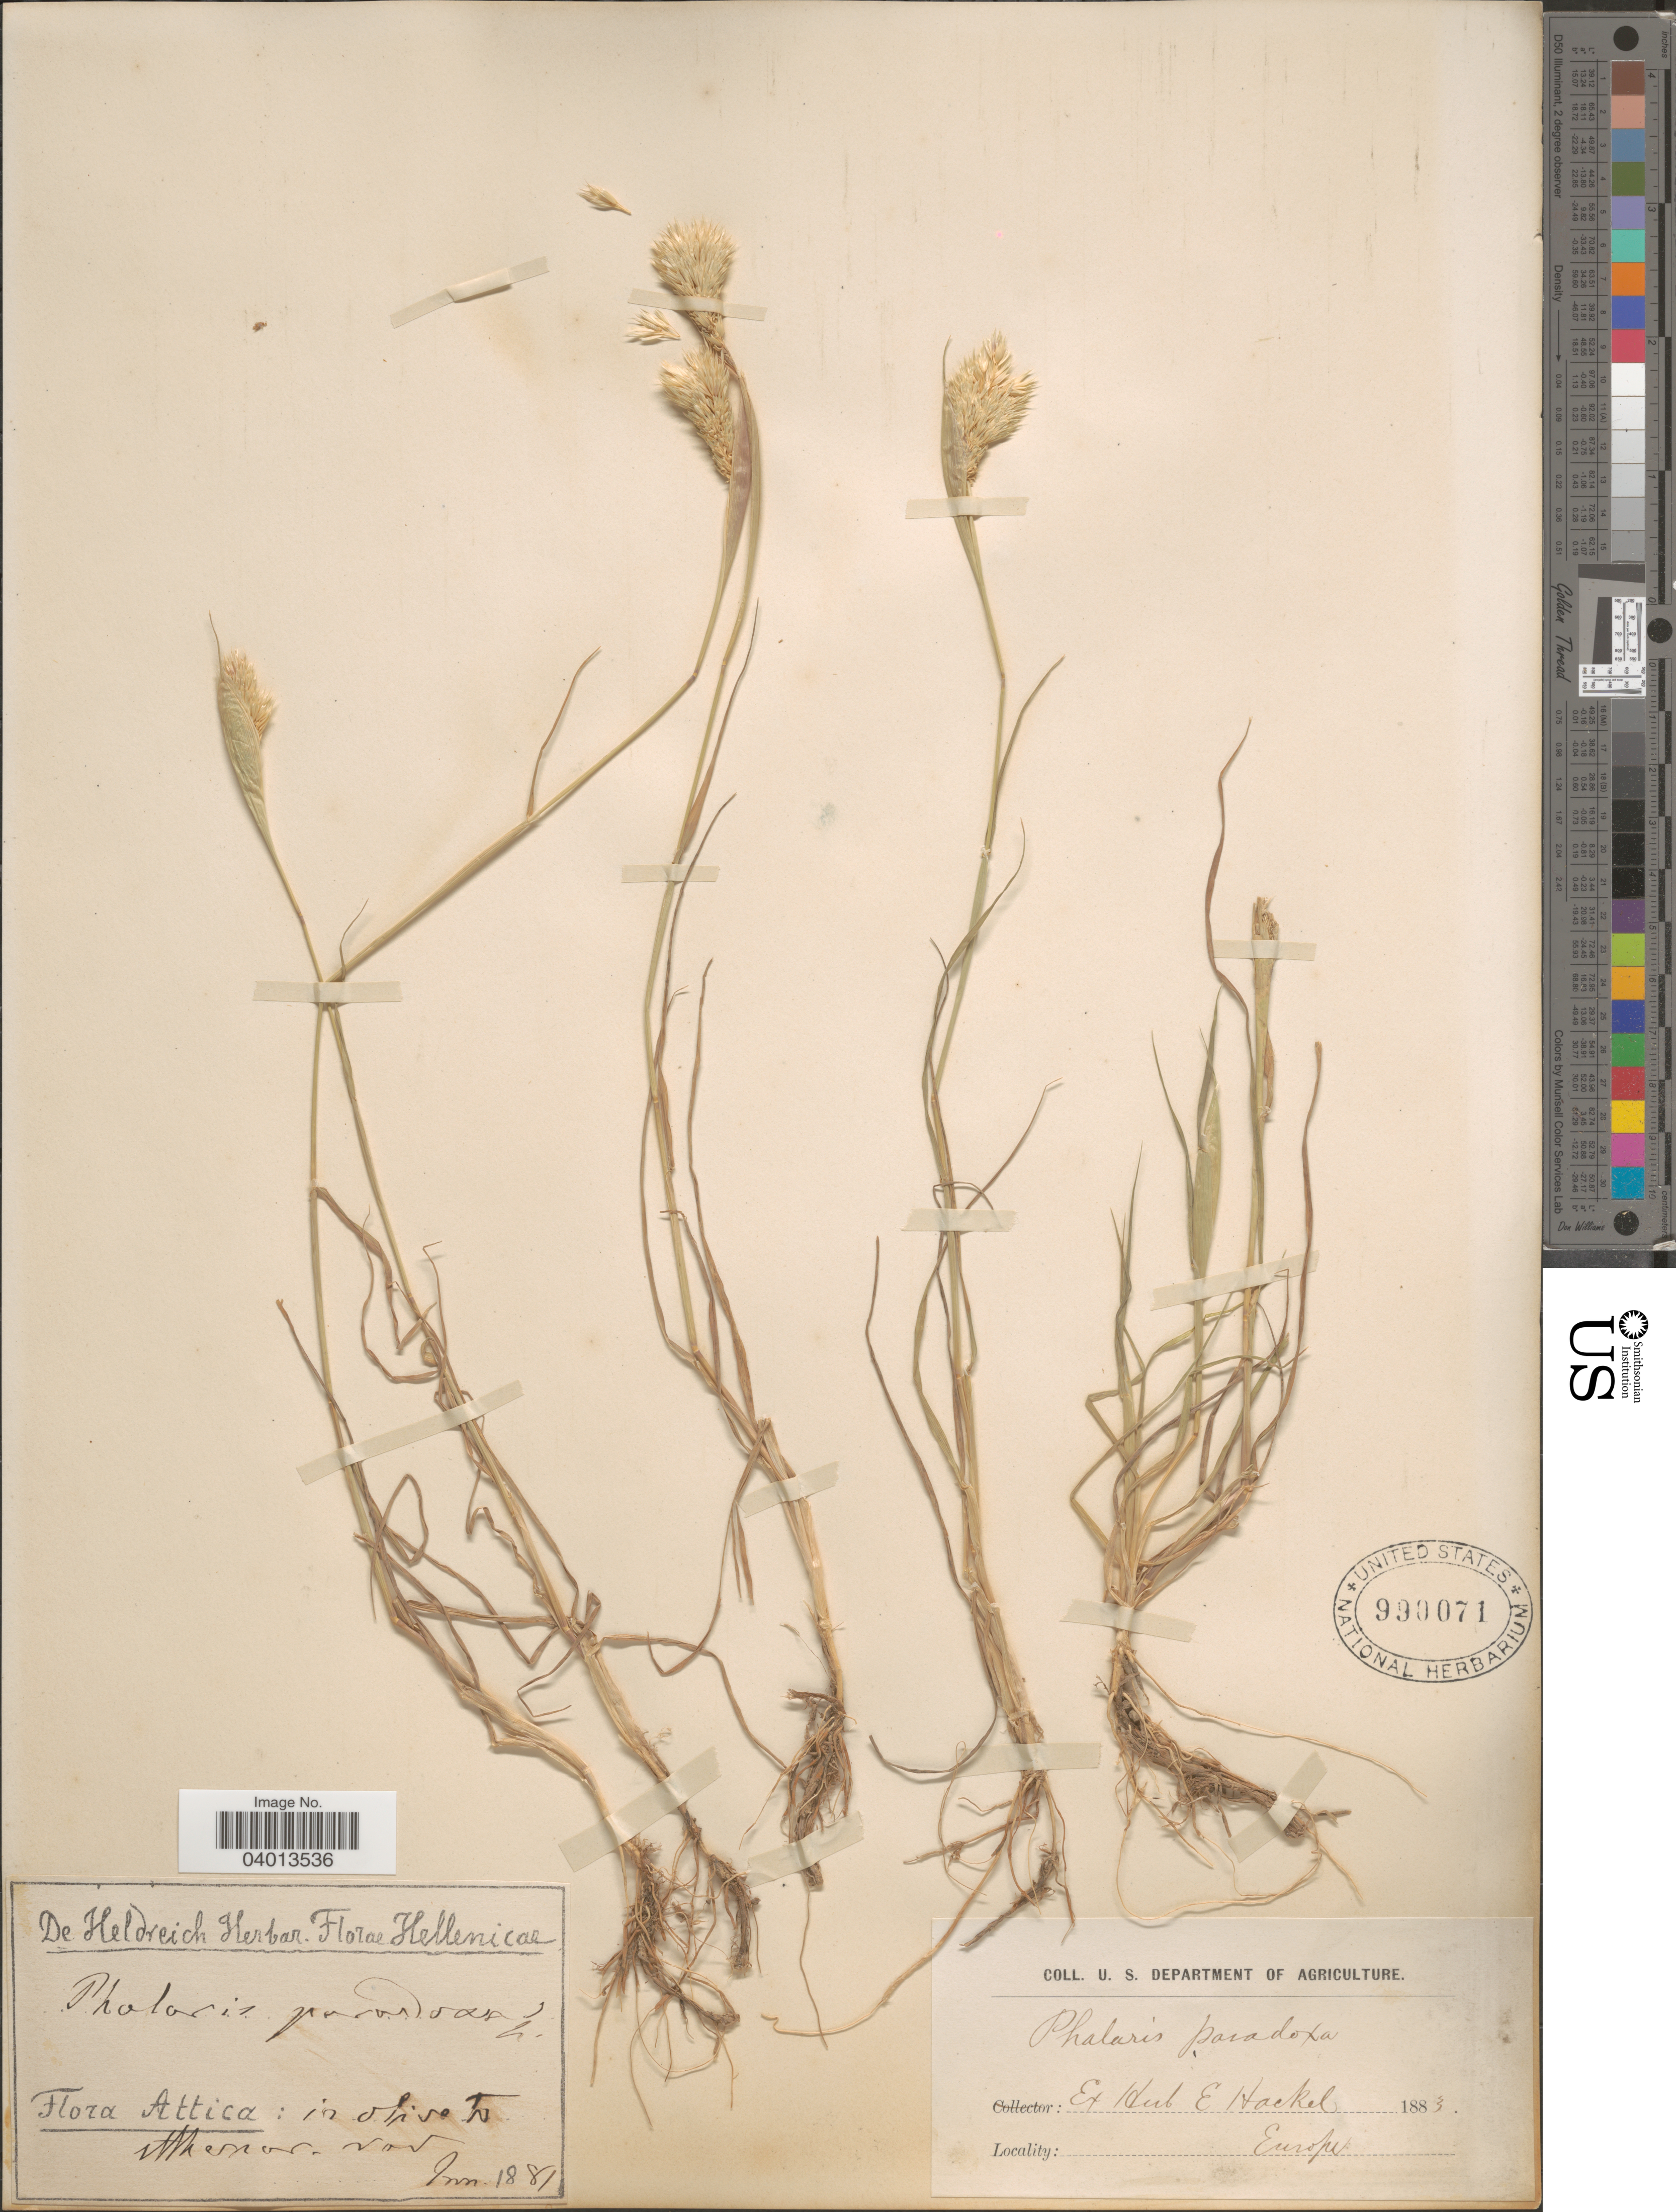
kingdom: Plantae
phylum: Tracheophyta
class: Liliopsida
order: Poales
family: Poaceae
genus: Phalaris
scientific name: Phalaris paradoxa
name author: L.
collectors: ex herb. De Heldreich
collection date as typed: Inn. 1881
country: Greece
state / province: Attica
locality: Hellenicae. Attica: in oliveto Athenas var.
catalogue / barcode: US 990071